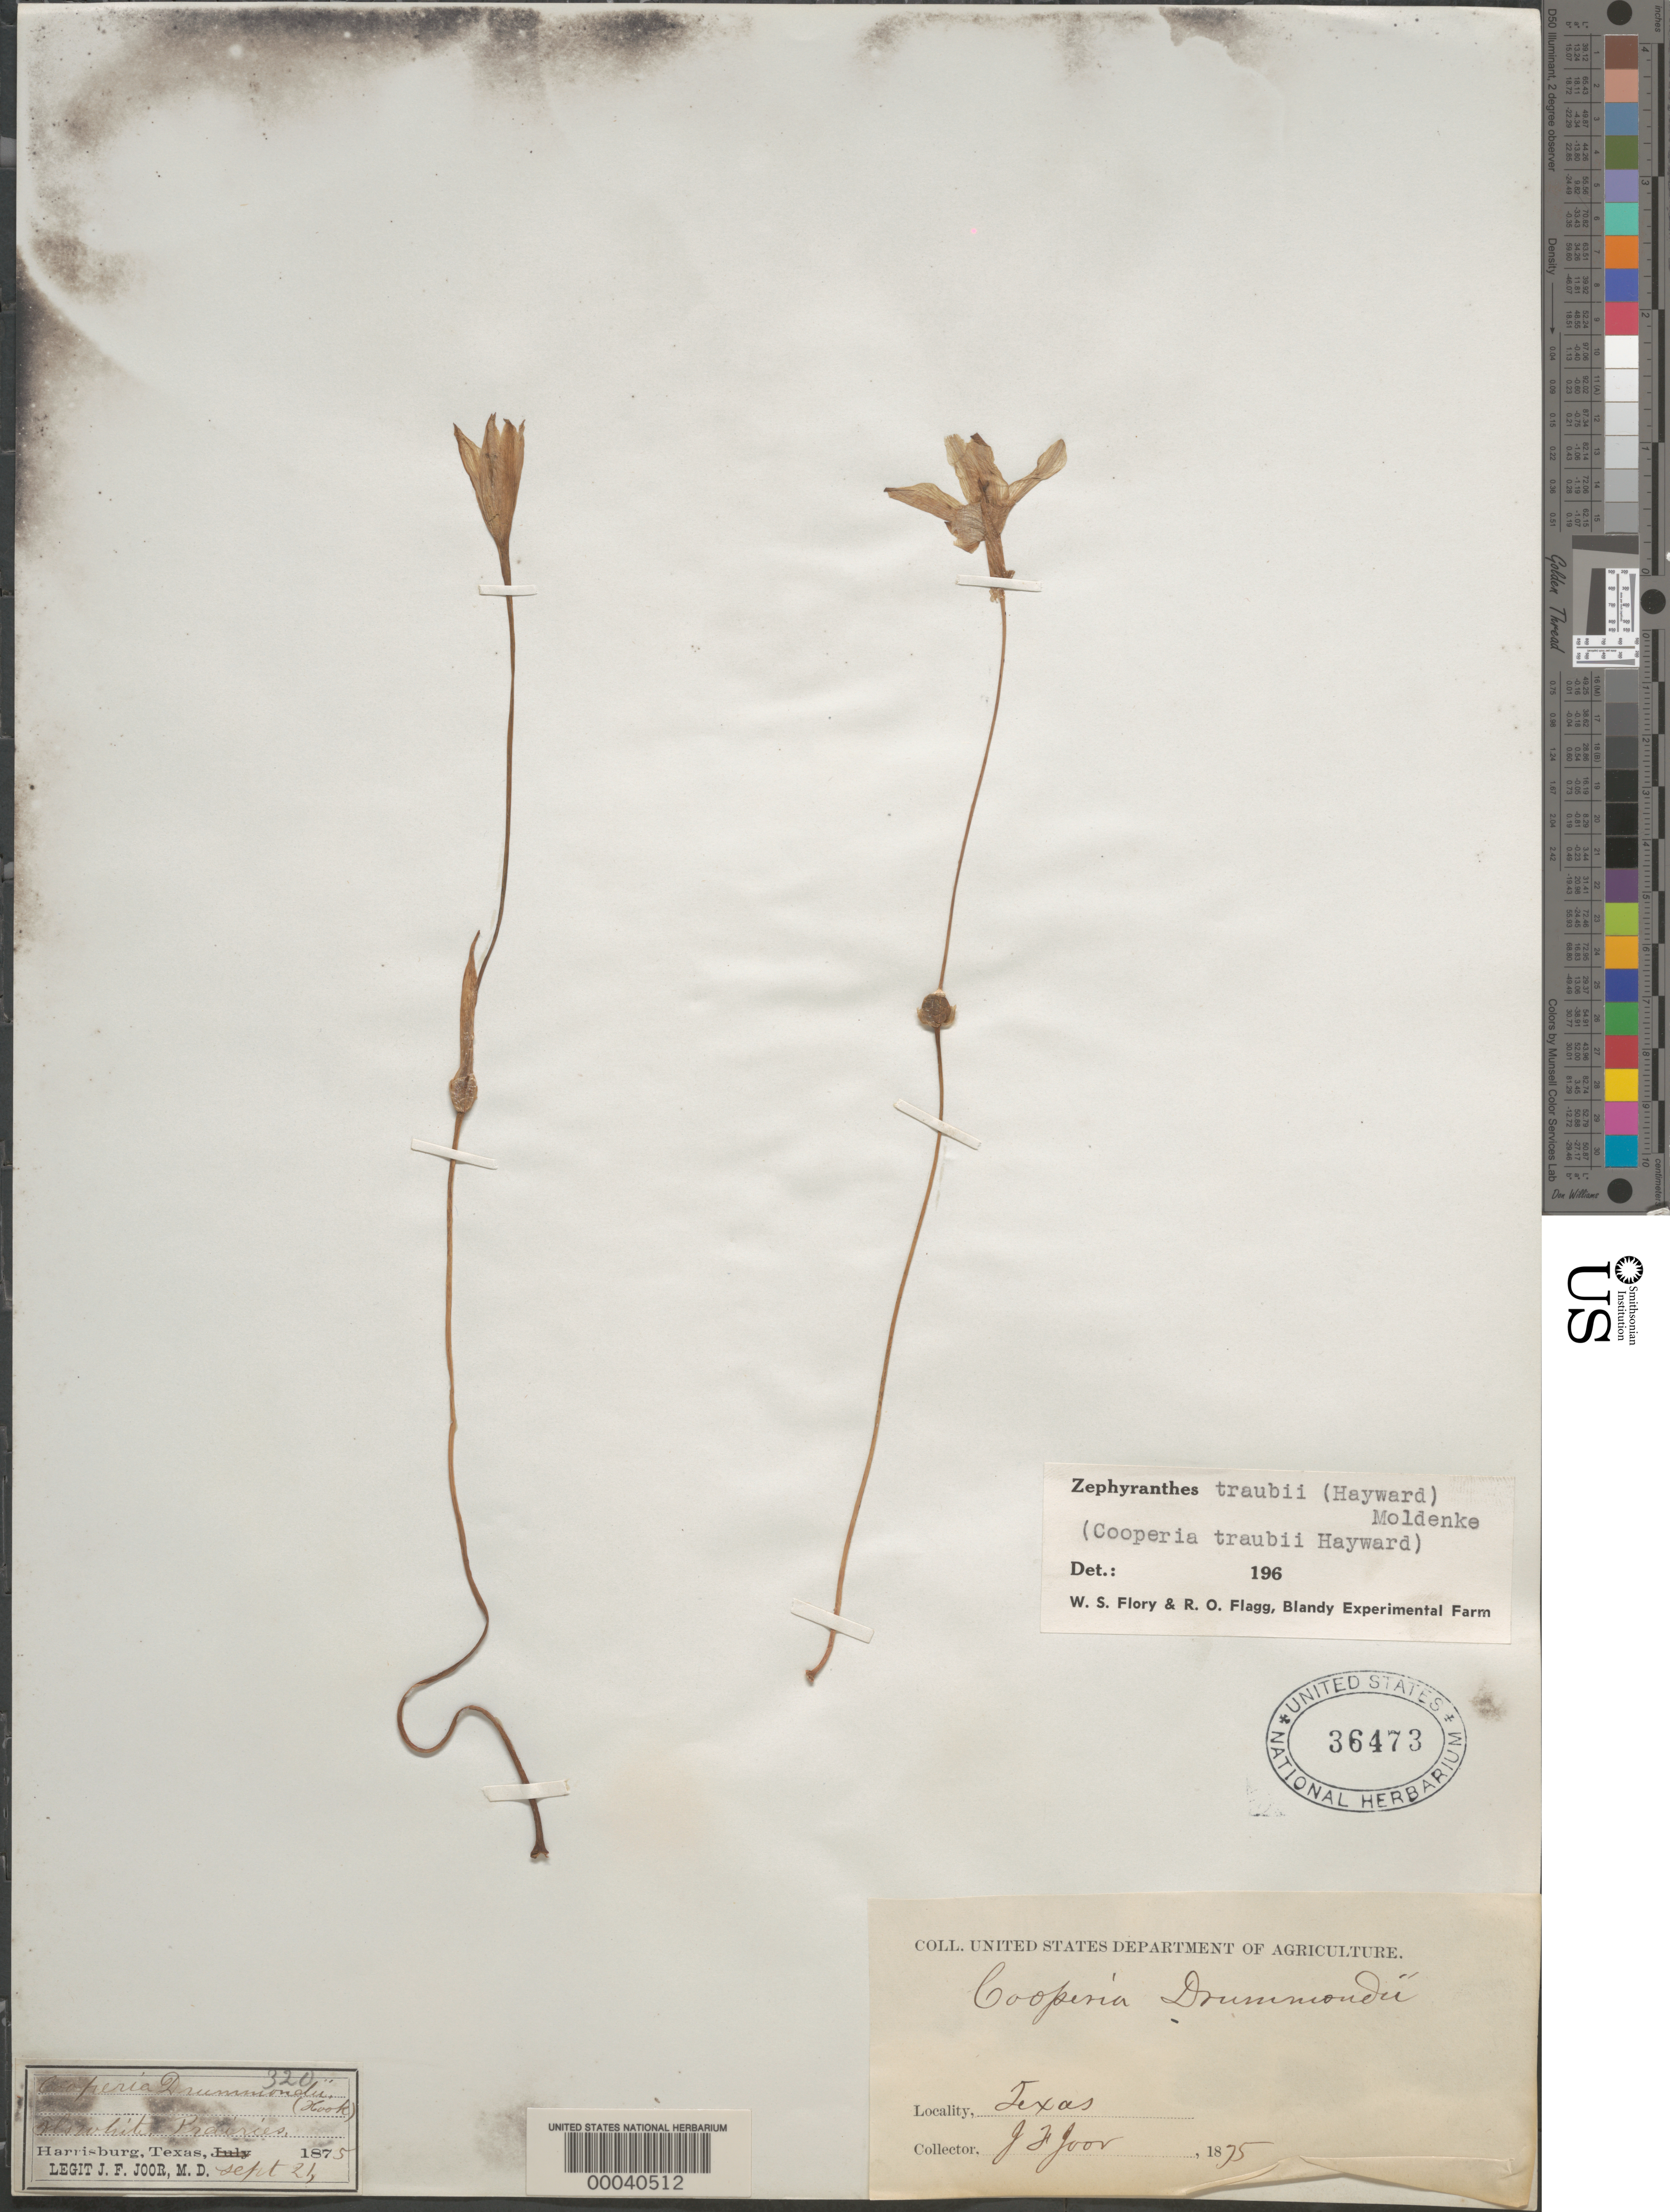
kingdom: Plantae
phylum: Tracheophyta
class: Liliopsida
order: Asparagales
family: Amaryllidaceae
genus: Zephyranthes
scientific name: Zephyranthes traubii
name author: (W. Hayw.) Moldenke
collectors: J. F. Joor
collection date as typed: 21 Sep 1872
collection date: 1872-09-21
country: United States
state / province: Texas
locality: Harrisburg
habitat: Prairies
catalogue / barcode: US 36473